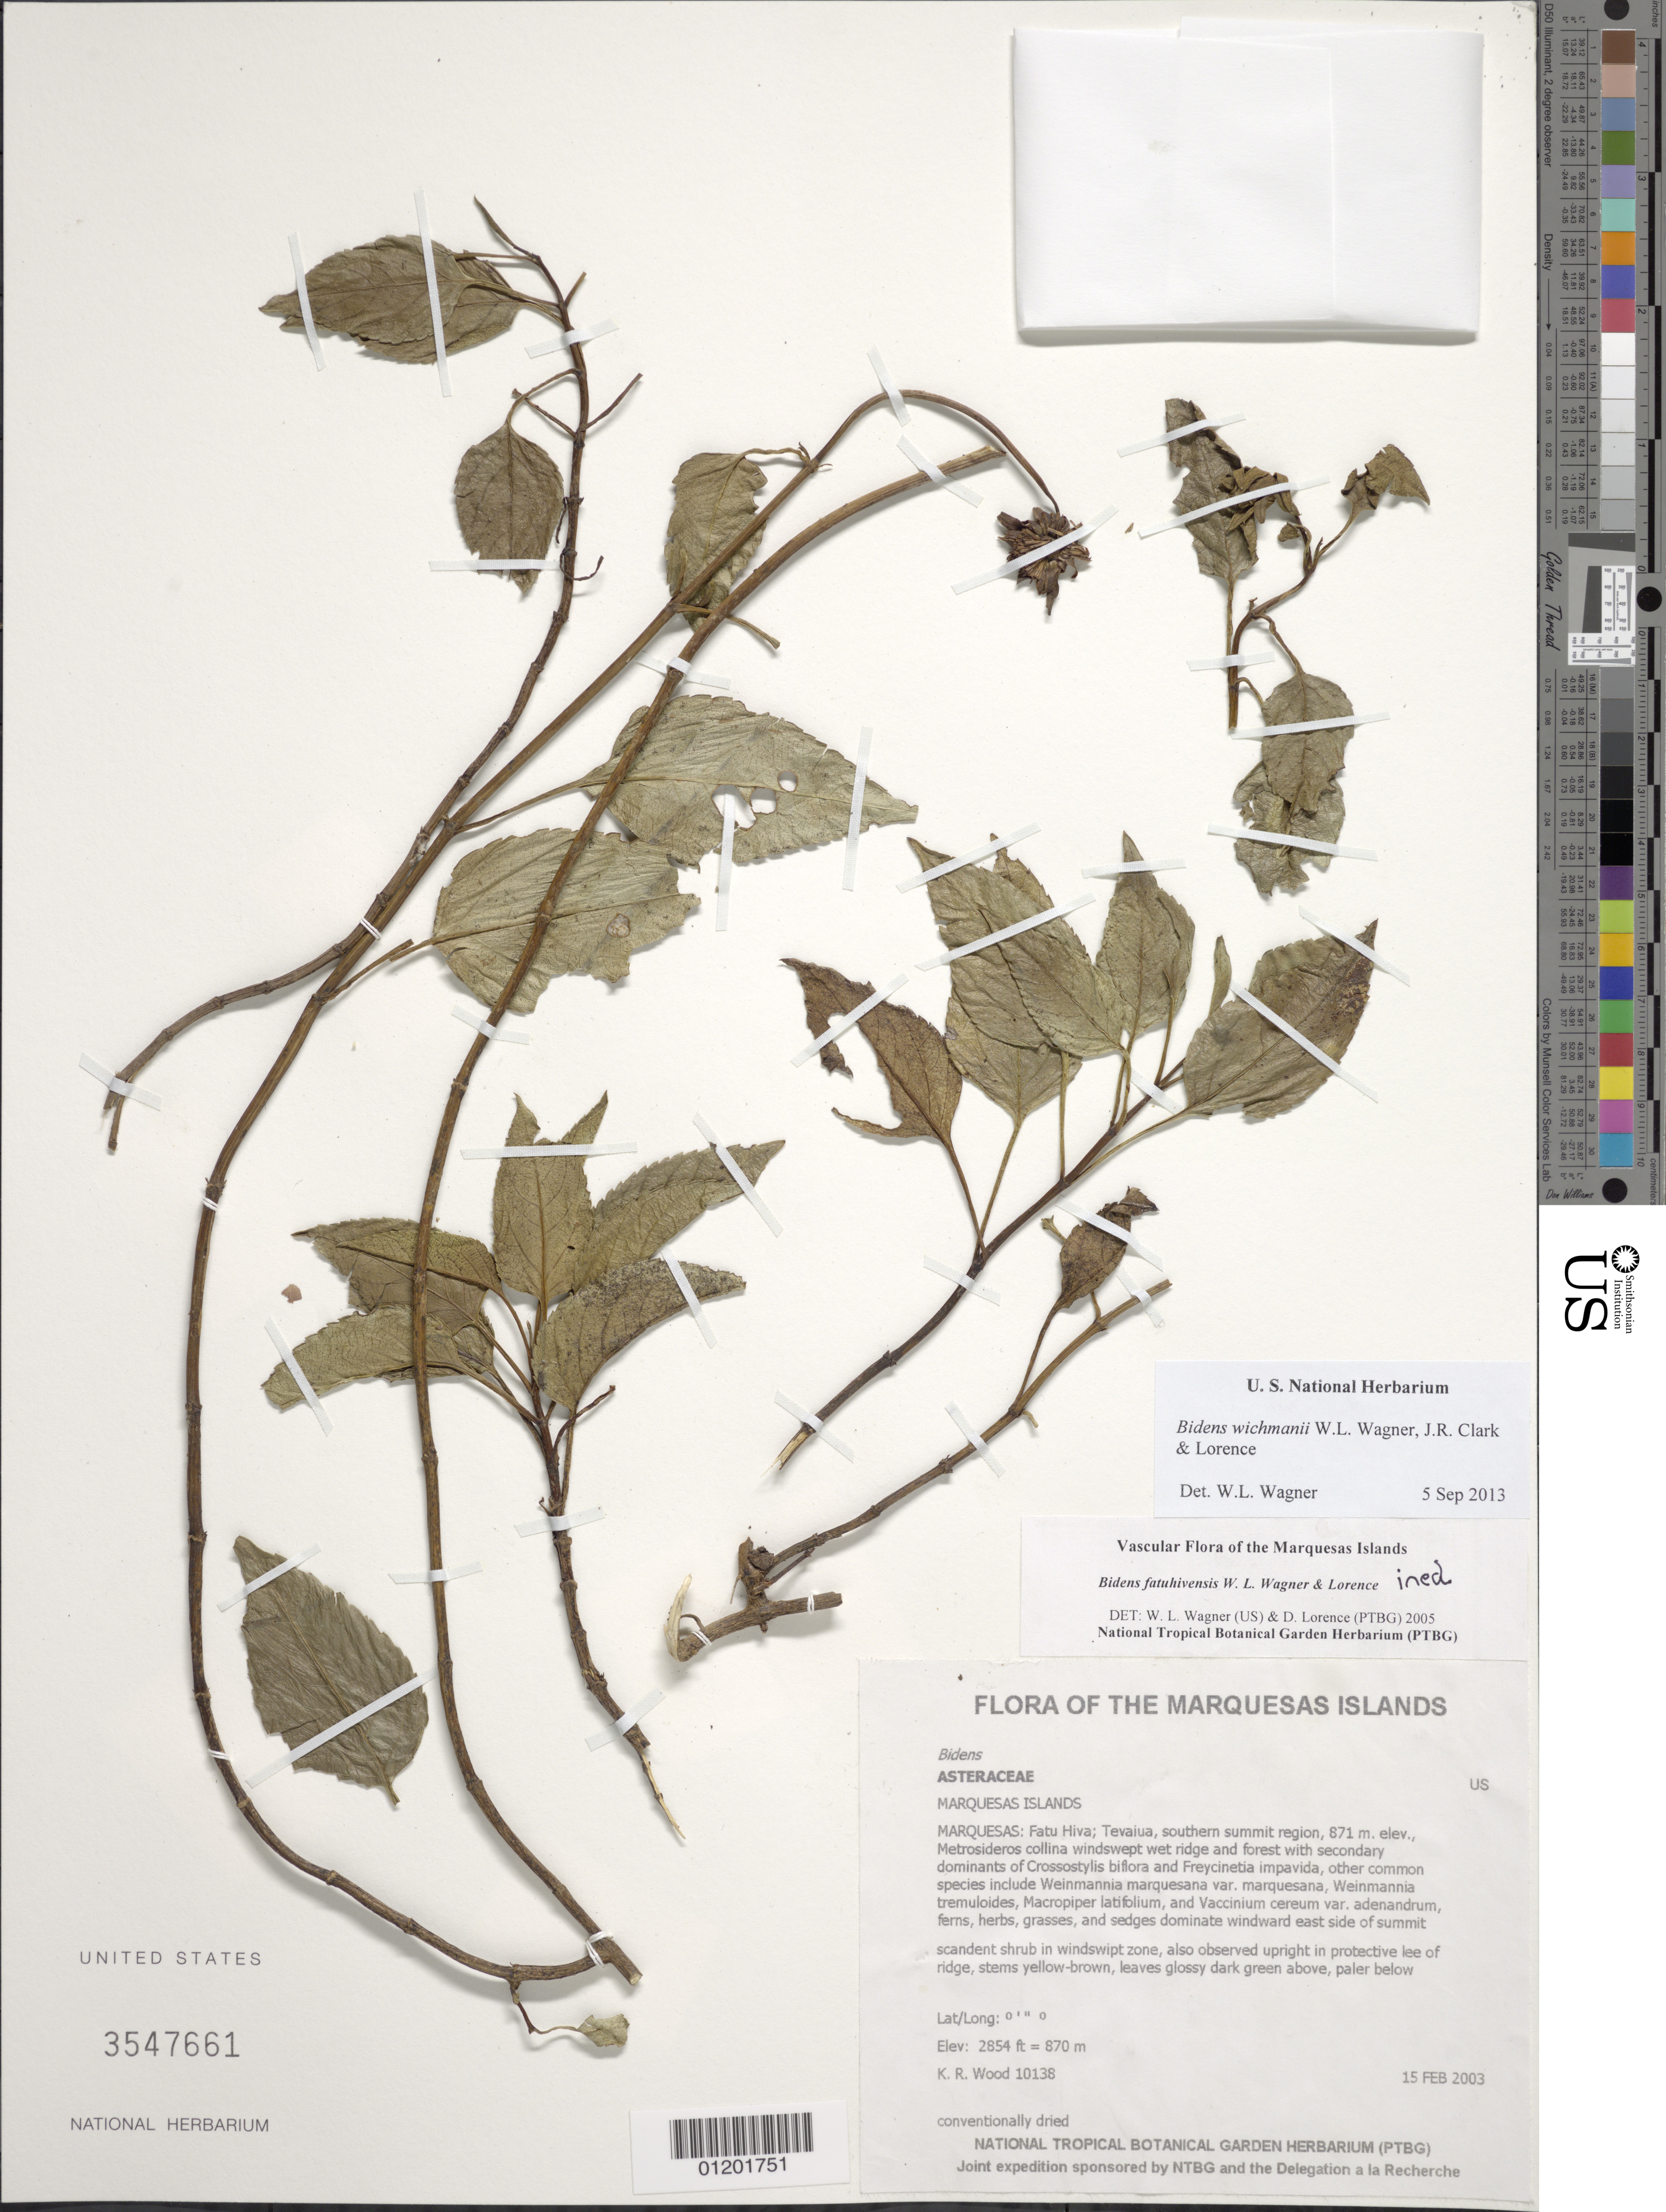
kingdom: Plantae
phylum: Tracheophyta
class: Magnoliopsida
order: Asterales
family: Asteraceae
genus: Bidens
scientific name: Bidens wichmanii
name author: W.L. Wagner et al.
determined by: Wagner, W. L., (BOT), Smithsonian Institution - National Museum of Natural History (UNITED STATES)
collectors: K. R. Wood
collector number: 10138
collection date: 2003-02-15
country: French Polynesia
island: Fatu Hiva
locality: Tevaiua, southern summit region, Metrosideros collina windswept wet ridge and forest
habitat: Crest, E aspect, moderate slope, open, wet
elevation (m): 870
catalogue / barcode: US 3547661